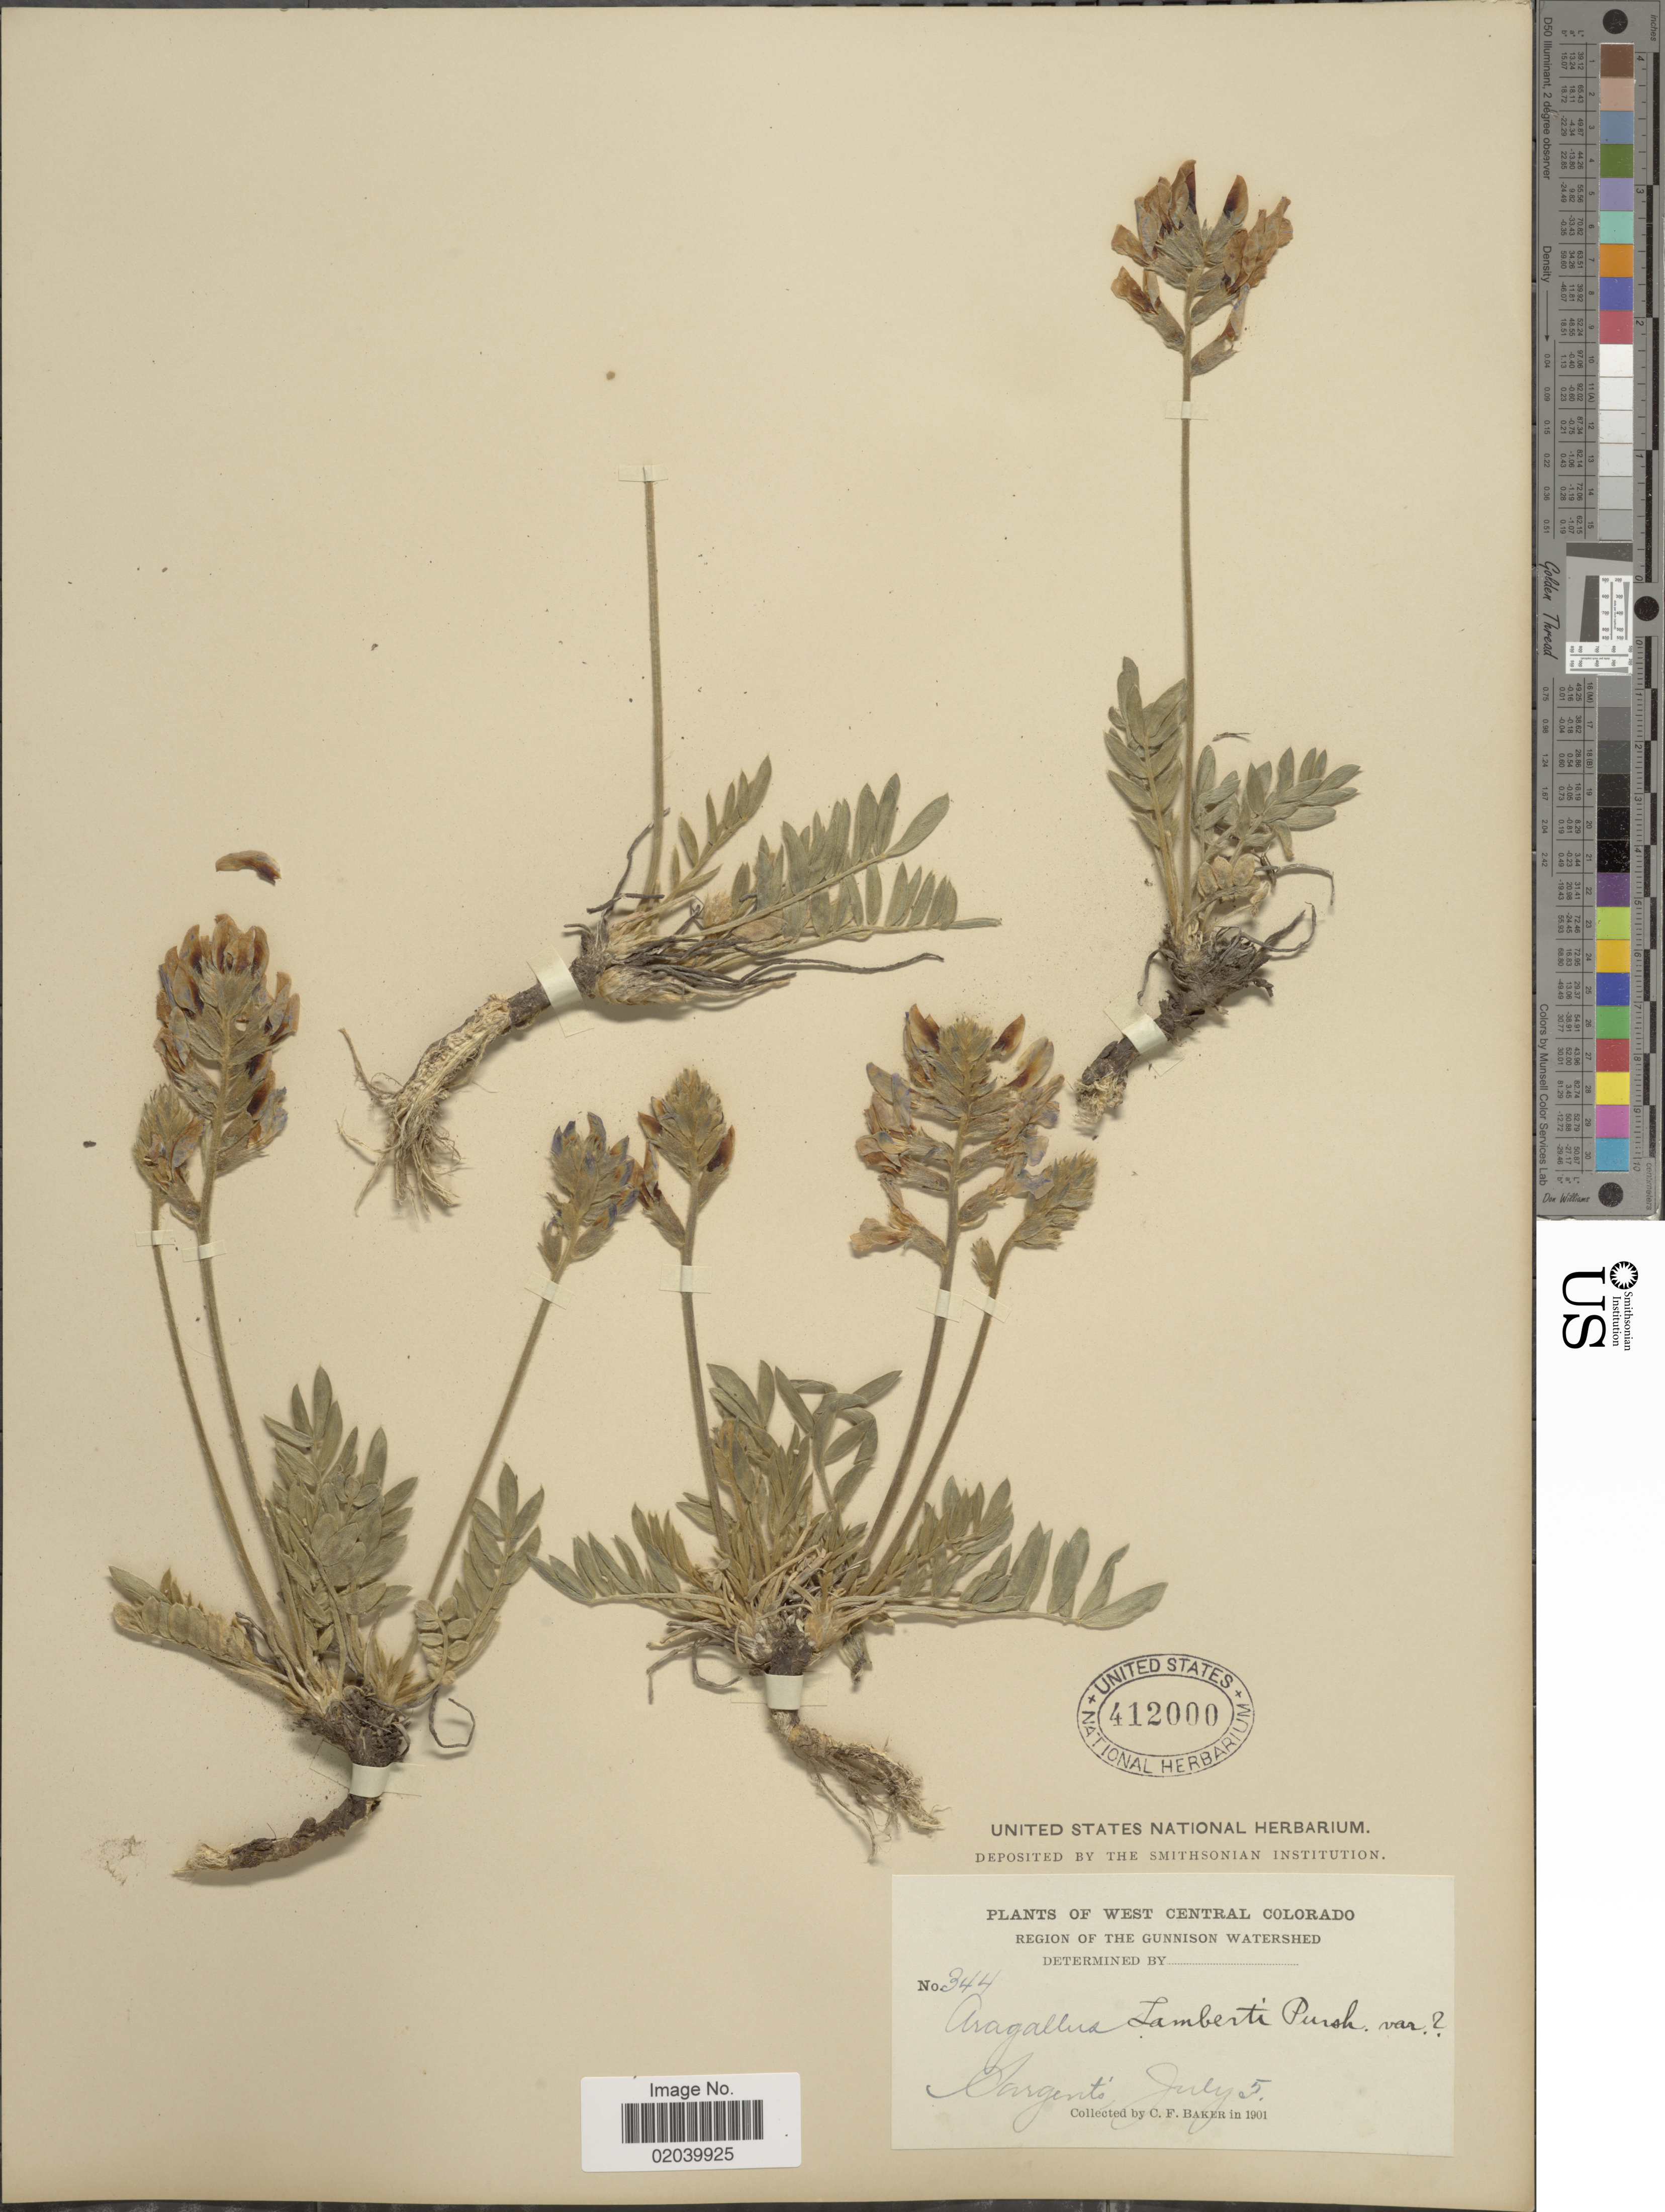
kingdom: Plantae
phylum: Tracheophyta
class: Magnoliopsida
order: Fabales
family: Fabaceae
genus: Oxytropis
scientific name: Oxytropis lambertii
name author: Pursh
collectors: C. F. Baker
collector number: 344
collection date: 1901-07-05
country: United States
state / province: Colorado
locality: West Central Colorado, Region of the Gunnison Watershed. Sargents.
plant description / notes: Corrected "West Central Colorado, Aargento" to "West Central Colorado, Region of the Gunnison Watershed. Sargents."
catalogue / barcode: US 412000